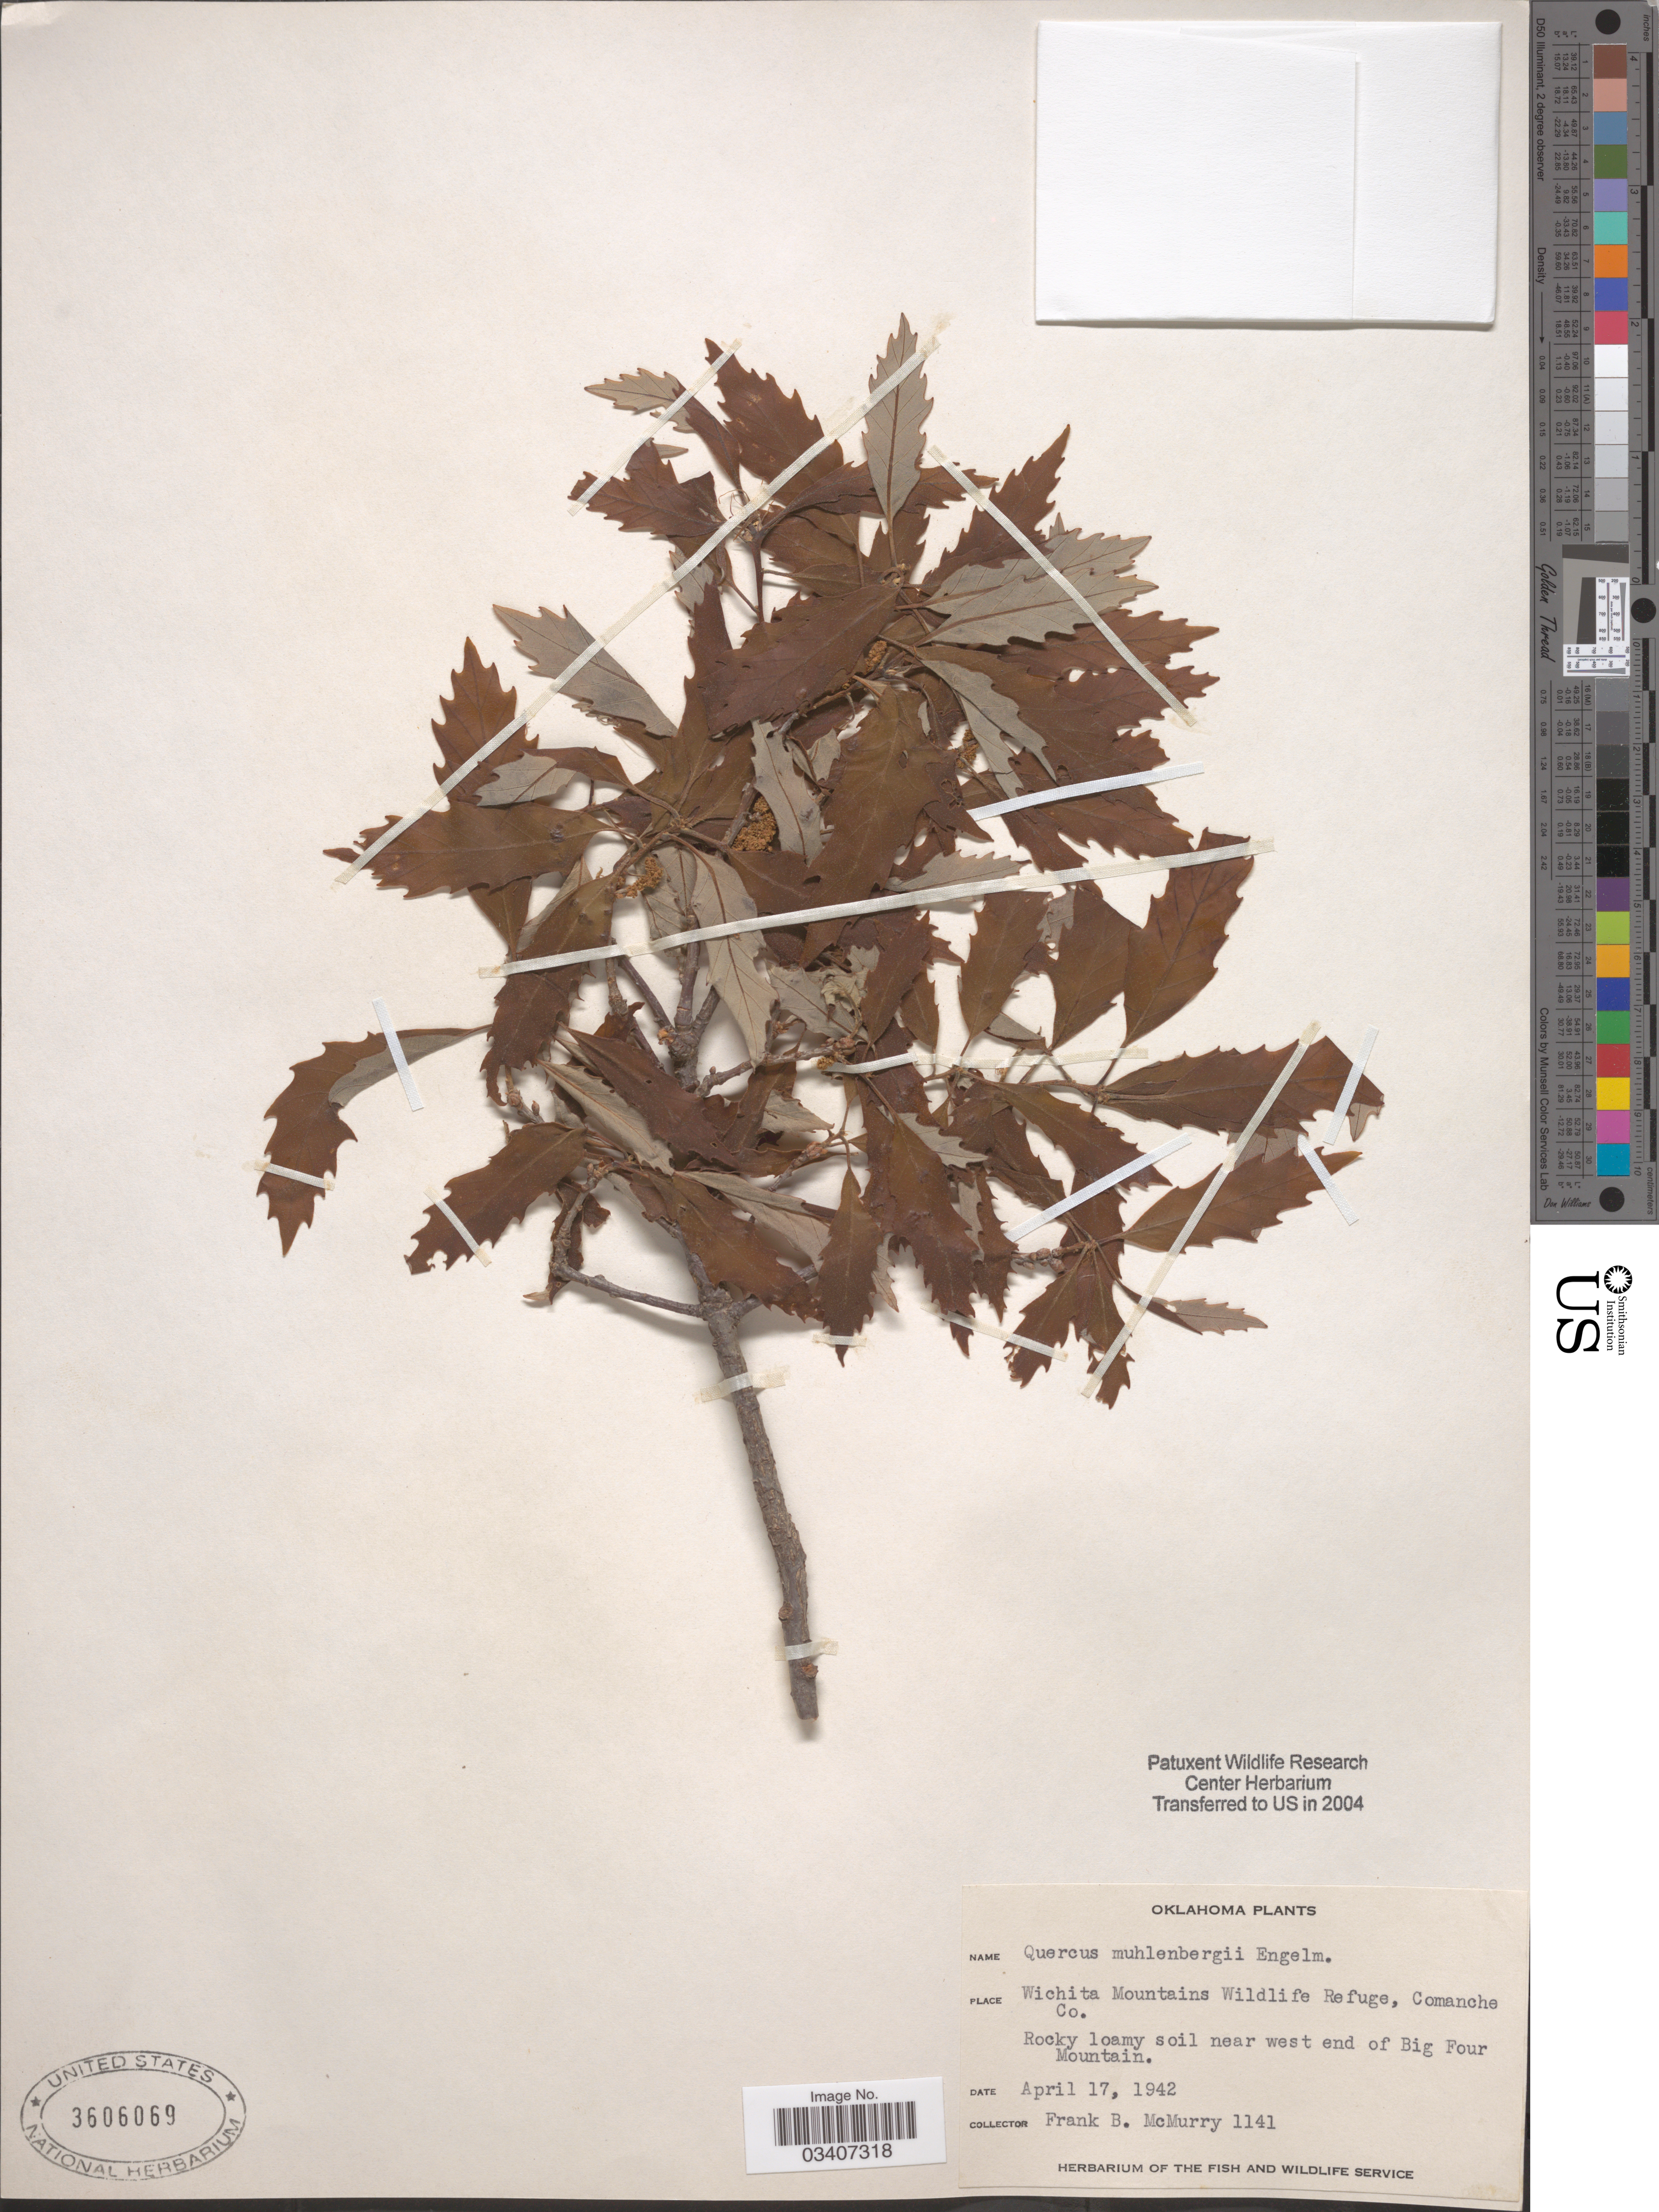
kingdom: Plantae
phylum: Tracheophyta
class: Magnoliopsida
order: Fagales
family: Fagaceae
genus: Quercus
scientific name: Quercus muehlenbergii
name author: Engelm.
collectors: F. B. McMurry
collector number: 1141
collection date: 1942-04-17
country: United States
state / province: Oklahoma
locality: Wichita Mountains Wildlife Refuge, Comanche Co. Near west end of Big Four Mountain.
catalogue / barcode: US 3606069